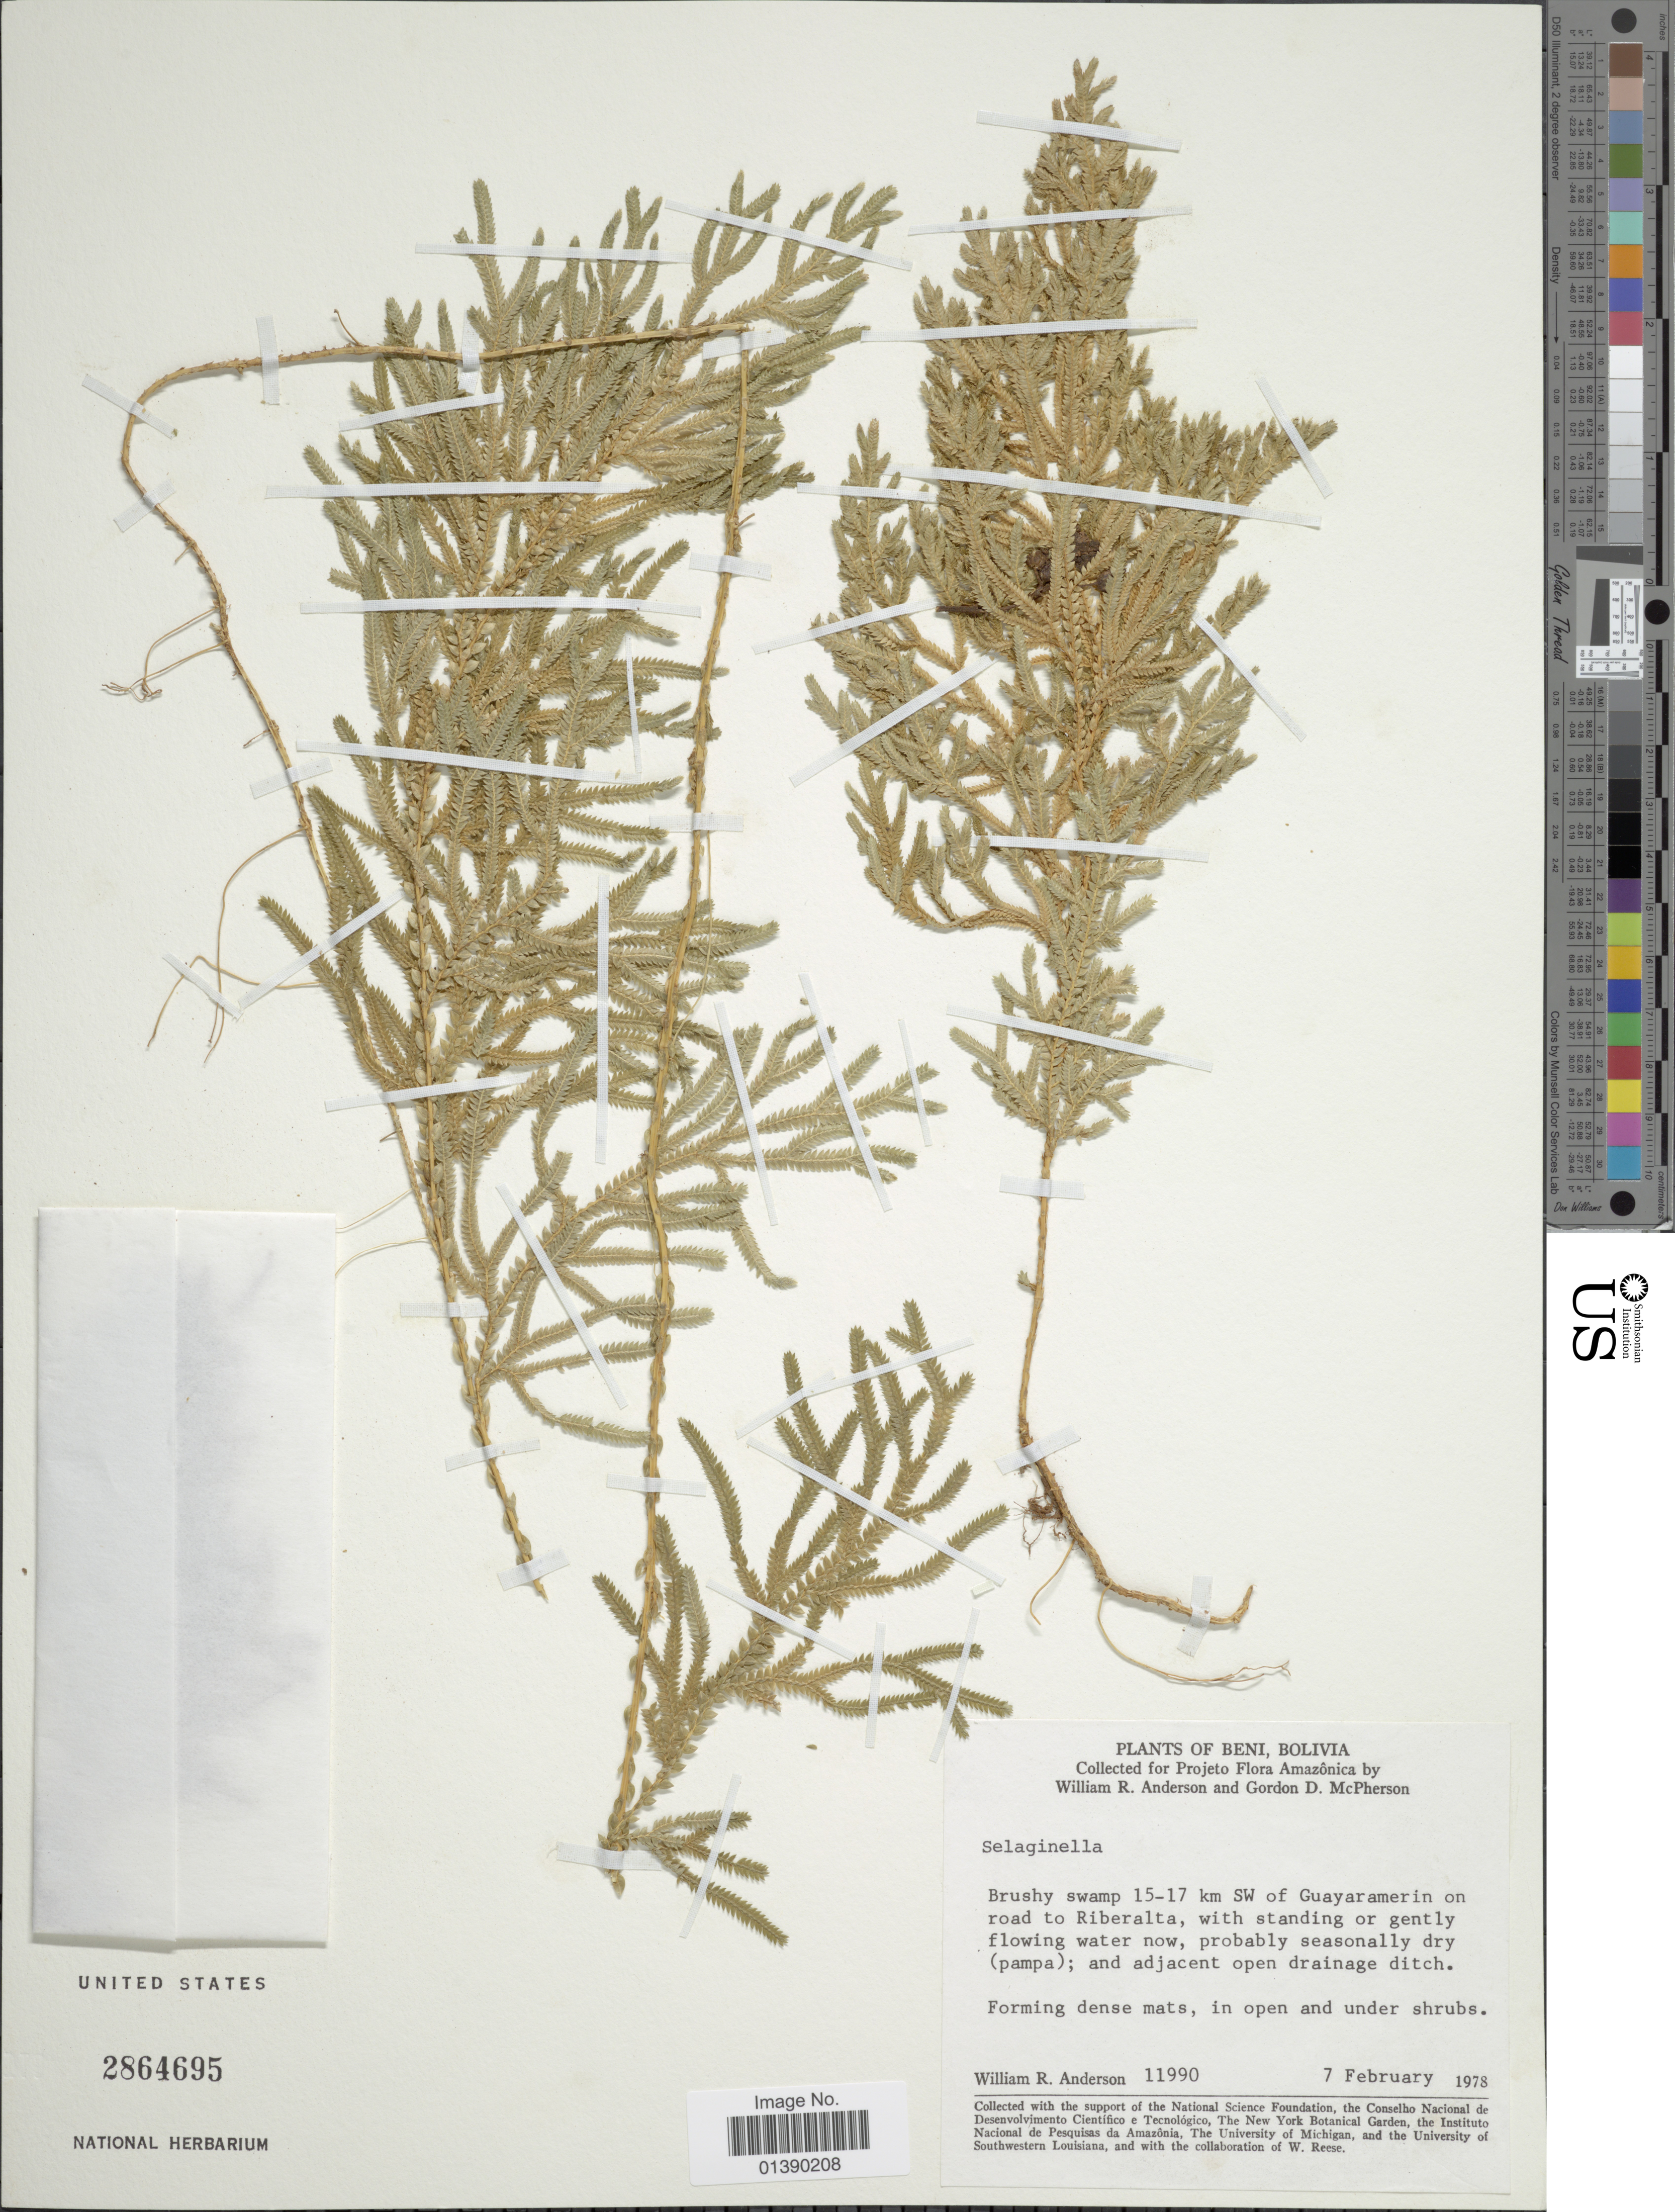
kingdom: Plantae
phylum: Tracheophyta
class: Lycopodiopsida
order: Selaginellales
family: Selaginellaceae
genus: Selaginella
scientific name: Selaginella asperula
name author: Spring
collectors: W. R. Anderson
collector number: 11990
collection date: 1978-02-07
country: Bolivia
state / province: Beni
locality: Brushy swamp 15-17 km SW of Guayaramer on road to Riberalta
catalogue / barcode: US 2864695